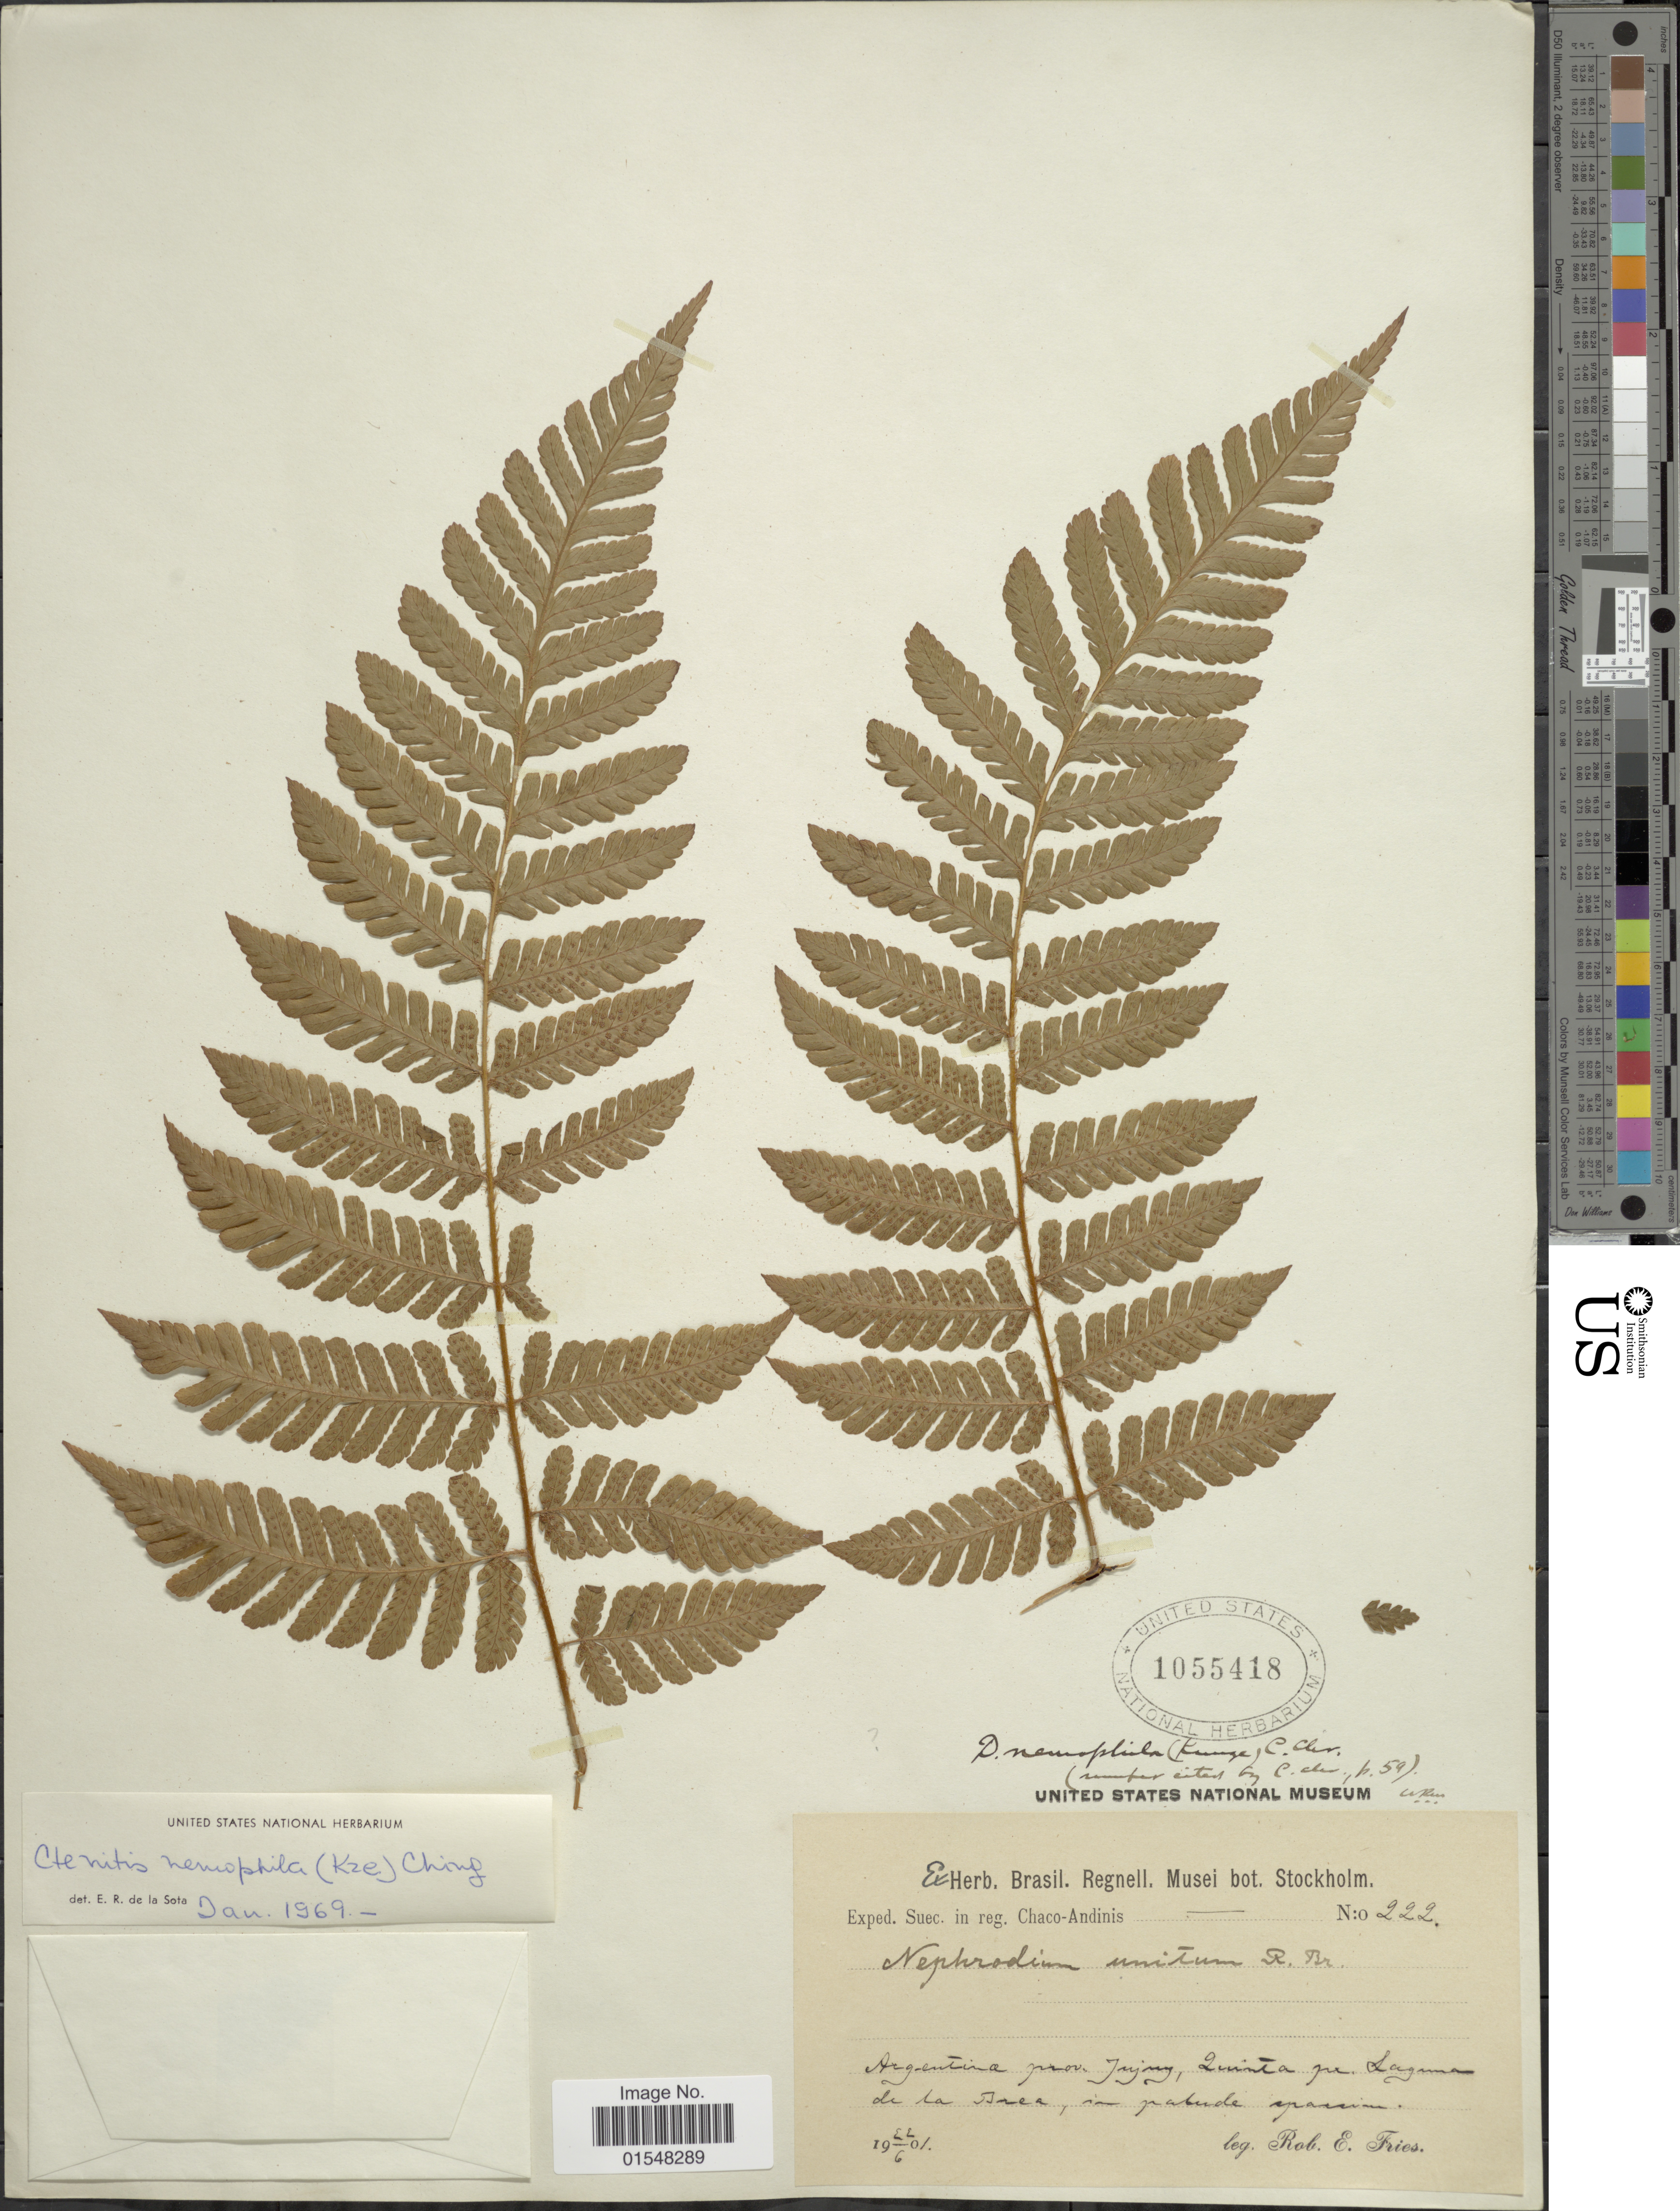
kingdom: Plantae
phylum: Tracheophyta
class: Polypodiopsida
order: Polypodiales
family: Dryopteridaceae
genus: Ctenitis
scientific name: Ctenitis ampla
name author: (Humb. & Bonpl. ex Willd.) Ching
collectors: R. E. Fries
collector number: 222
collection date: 1901-06-22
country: Argentina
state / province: Jujuy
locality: Quinta pre. Laguna de la Brea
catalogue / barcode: US 1055418